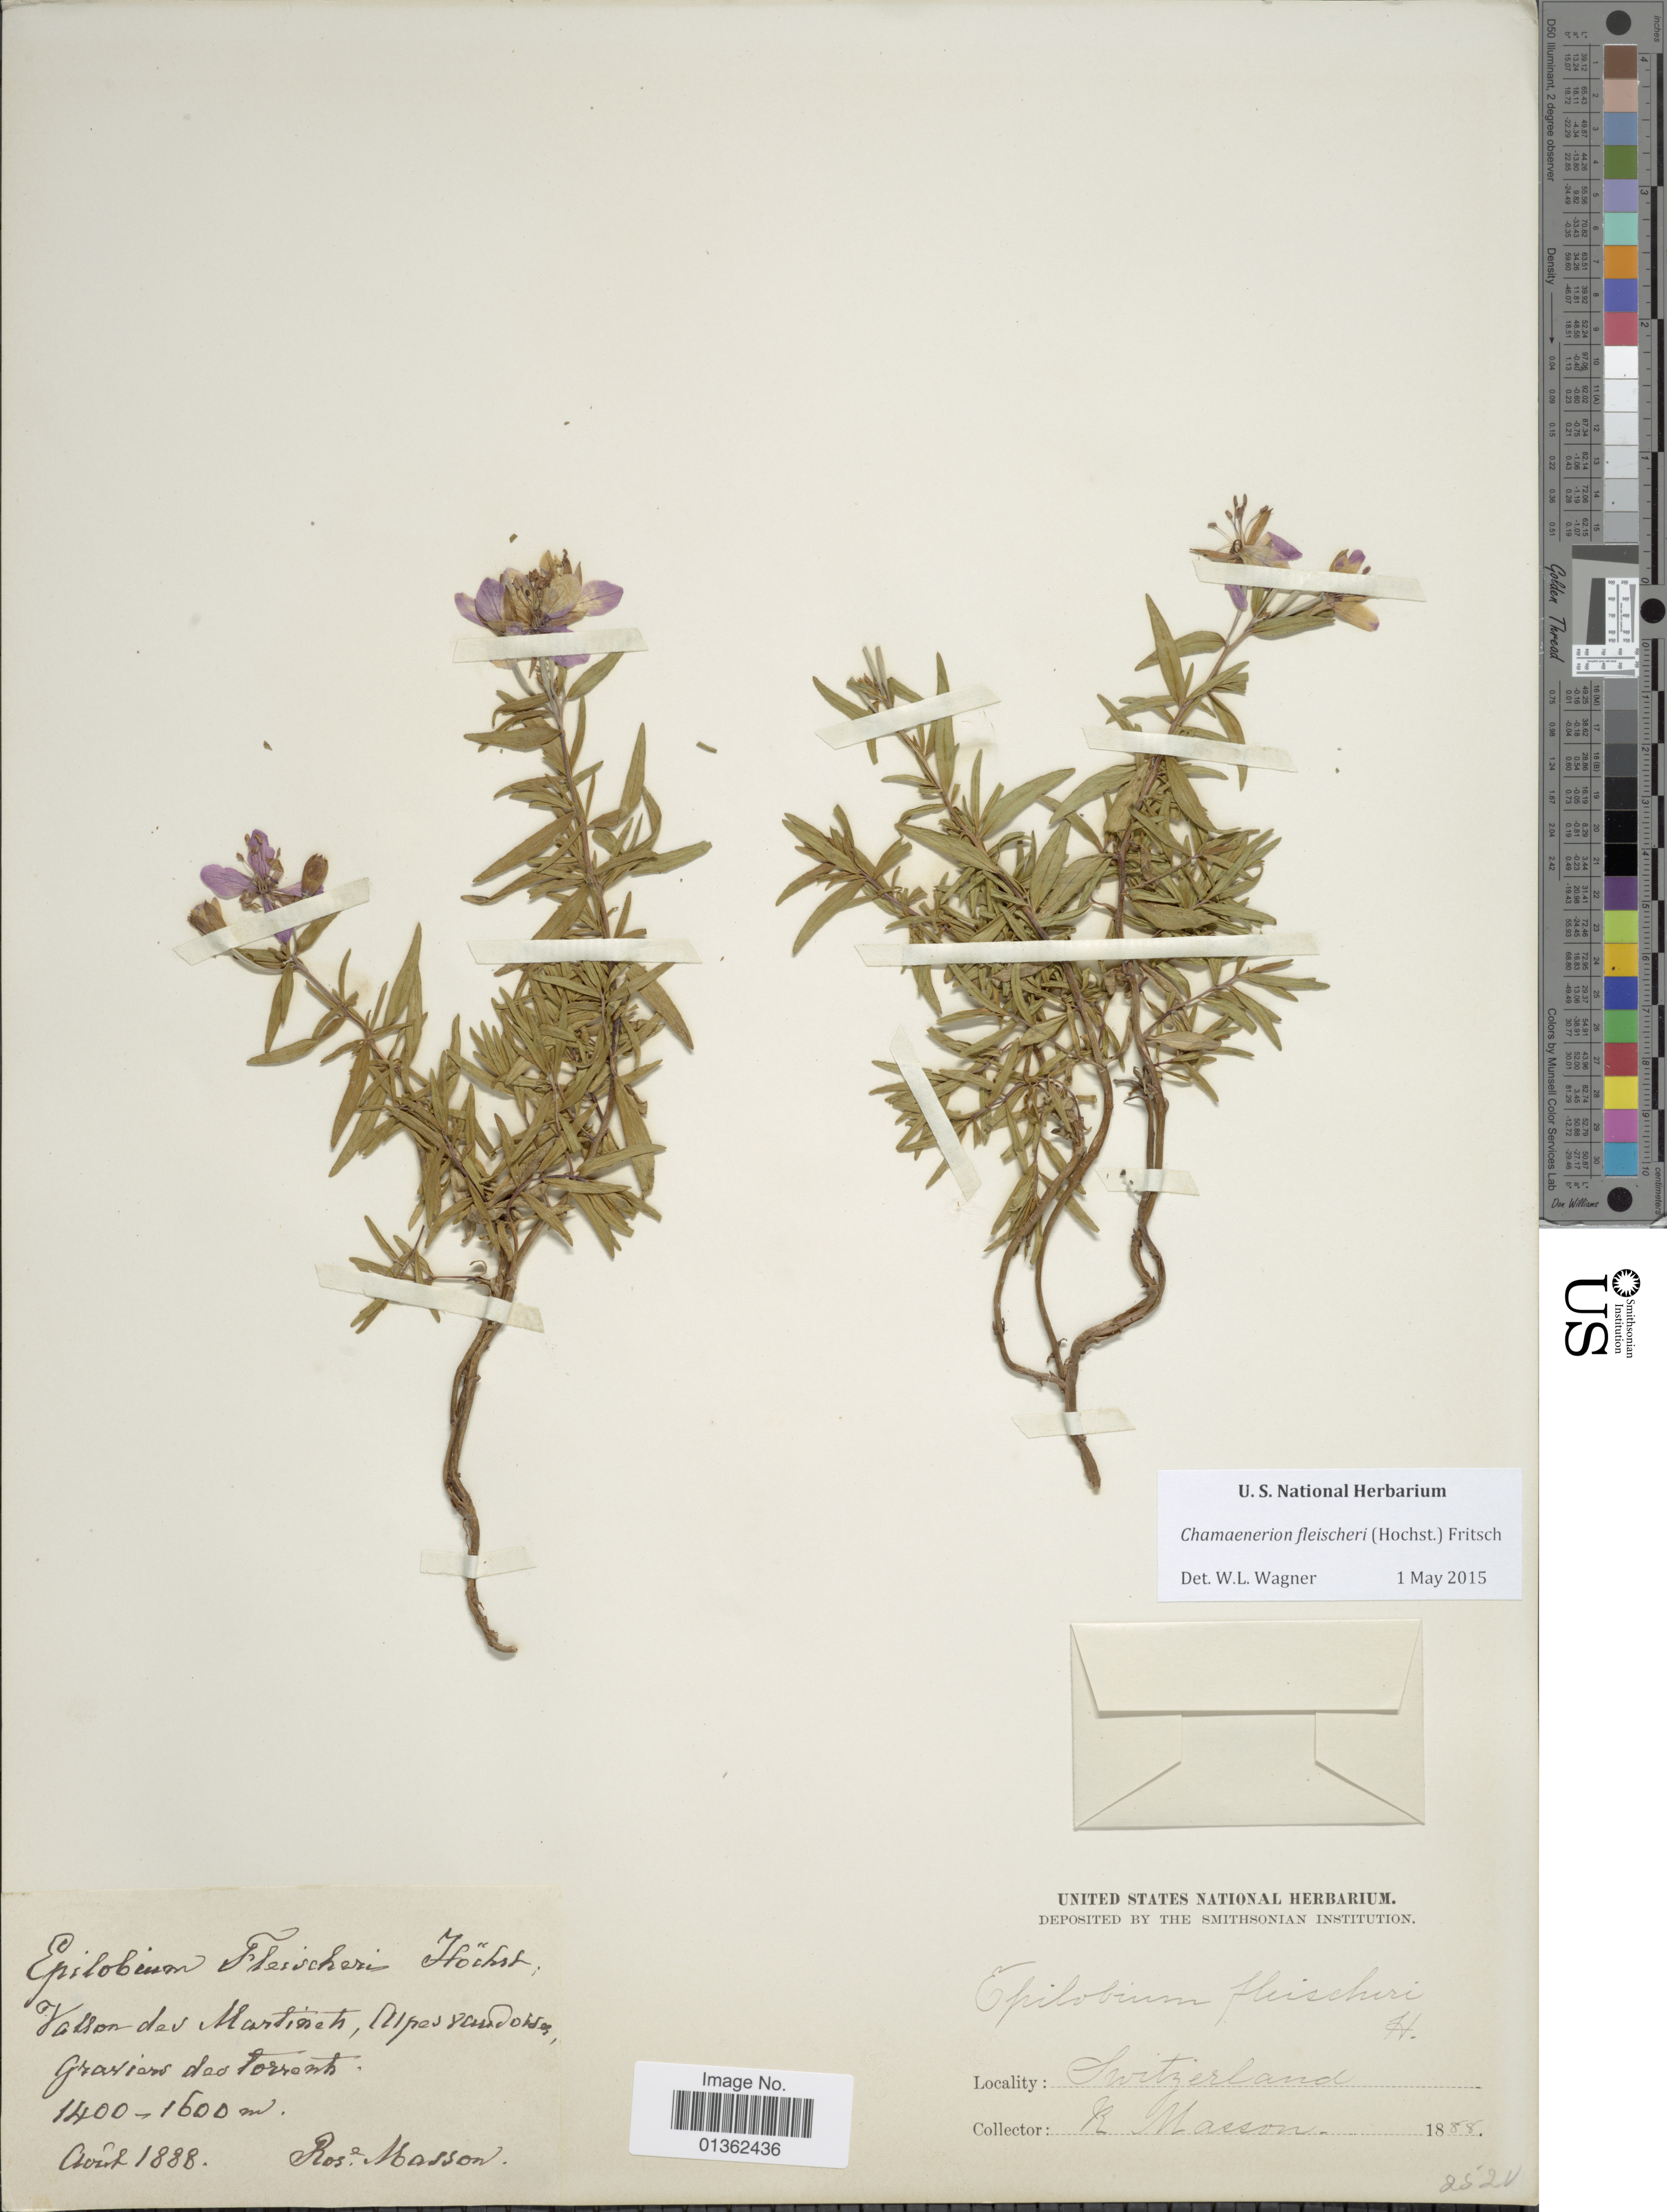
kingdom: Plantae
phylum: Tracheophyta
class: Magnoliopsida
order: Myrtales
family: Onagraceae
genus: Chamaenerion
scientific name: Chamaenerion fleischeri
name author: (Hochst.) Fritsch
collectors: R. Masson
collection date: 1888-08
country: Switzerland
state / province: Vaud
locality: Vallon des Martinets, Alpes vaudoises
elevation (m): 1400